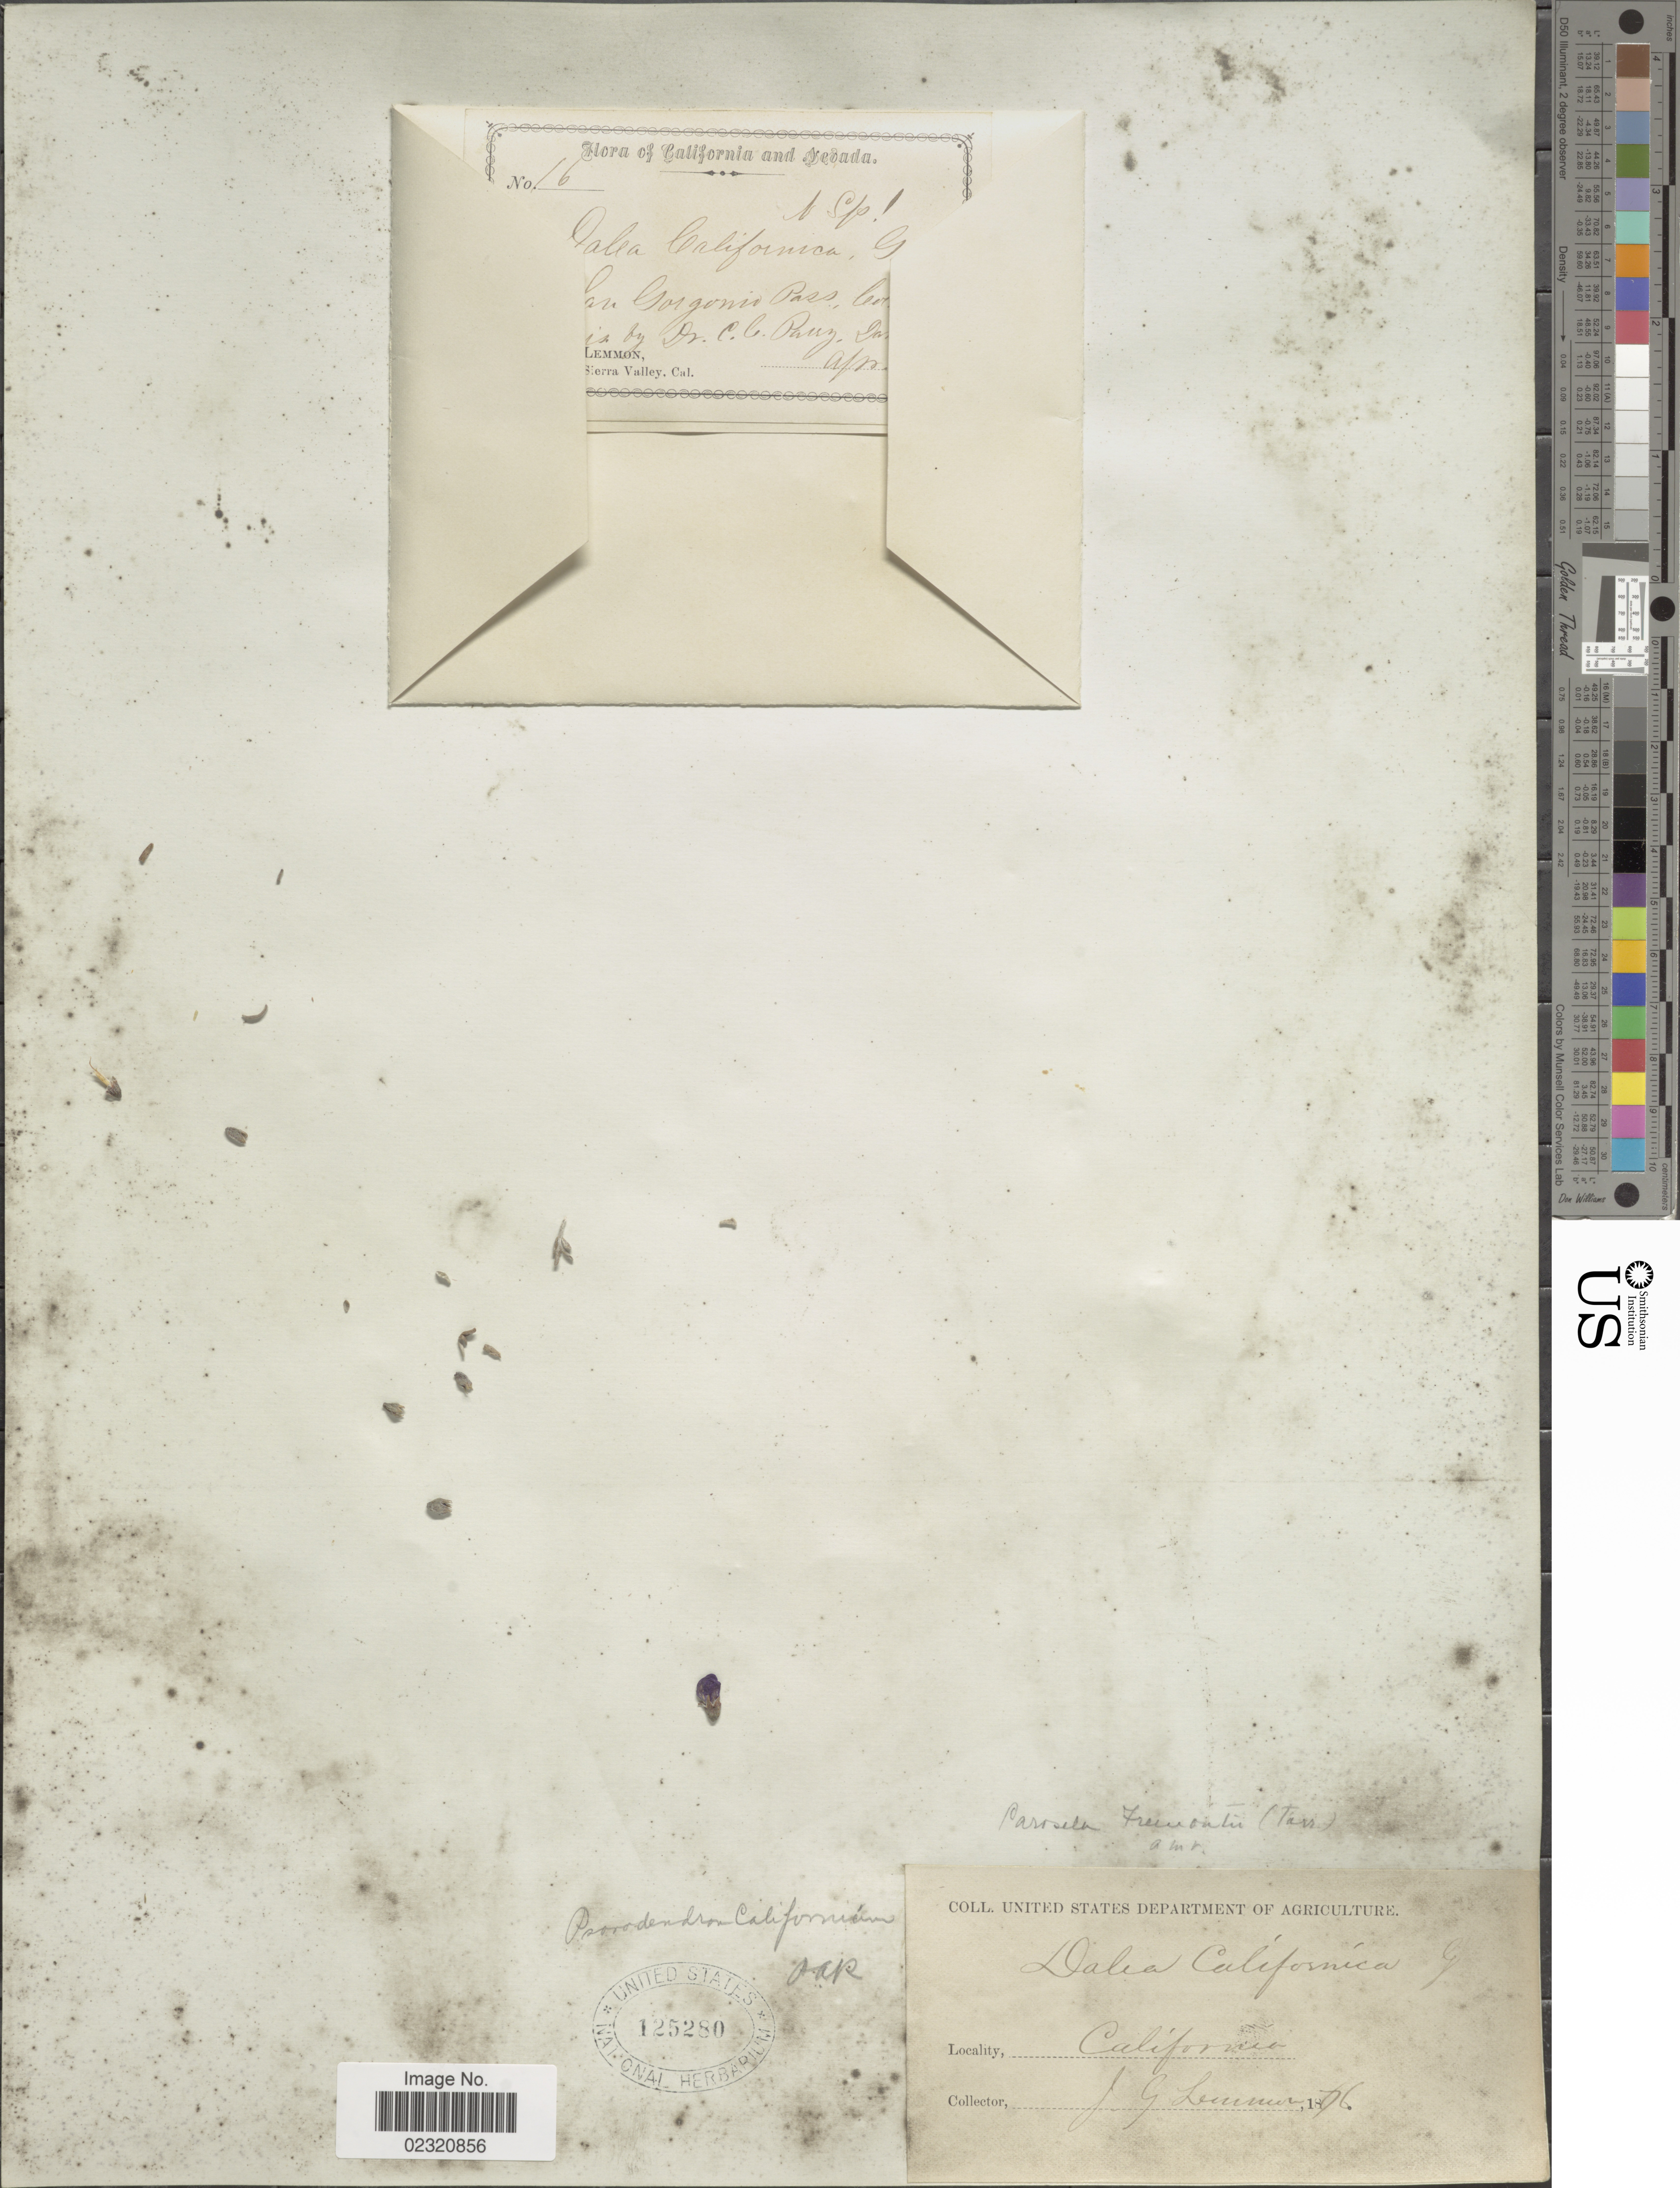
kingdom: Plantae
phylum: Tracheophyta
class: Magnoliopsida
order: Fabales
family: Fabaceae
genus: Psorothamnus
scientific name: Psorothamnus arborescens var. californicus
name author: (S. Watson) D. Sutherl. et al.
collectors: J. Lemmon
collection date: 1876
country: United States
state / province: California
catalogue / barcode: US 125280